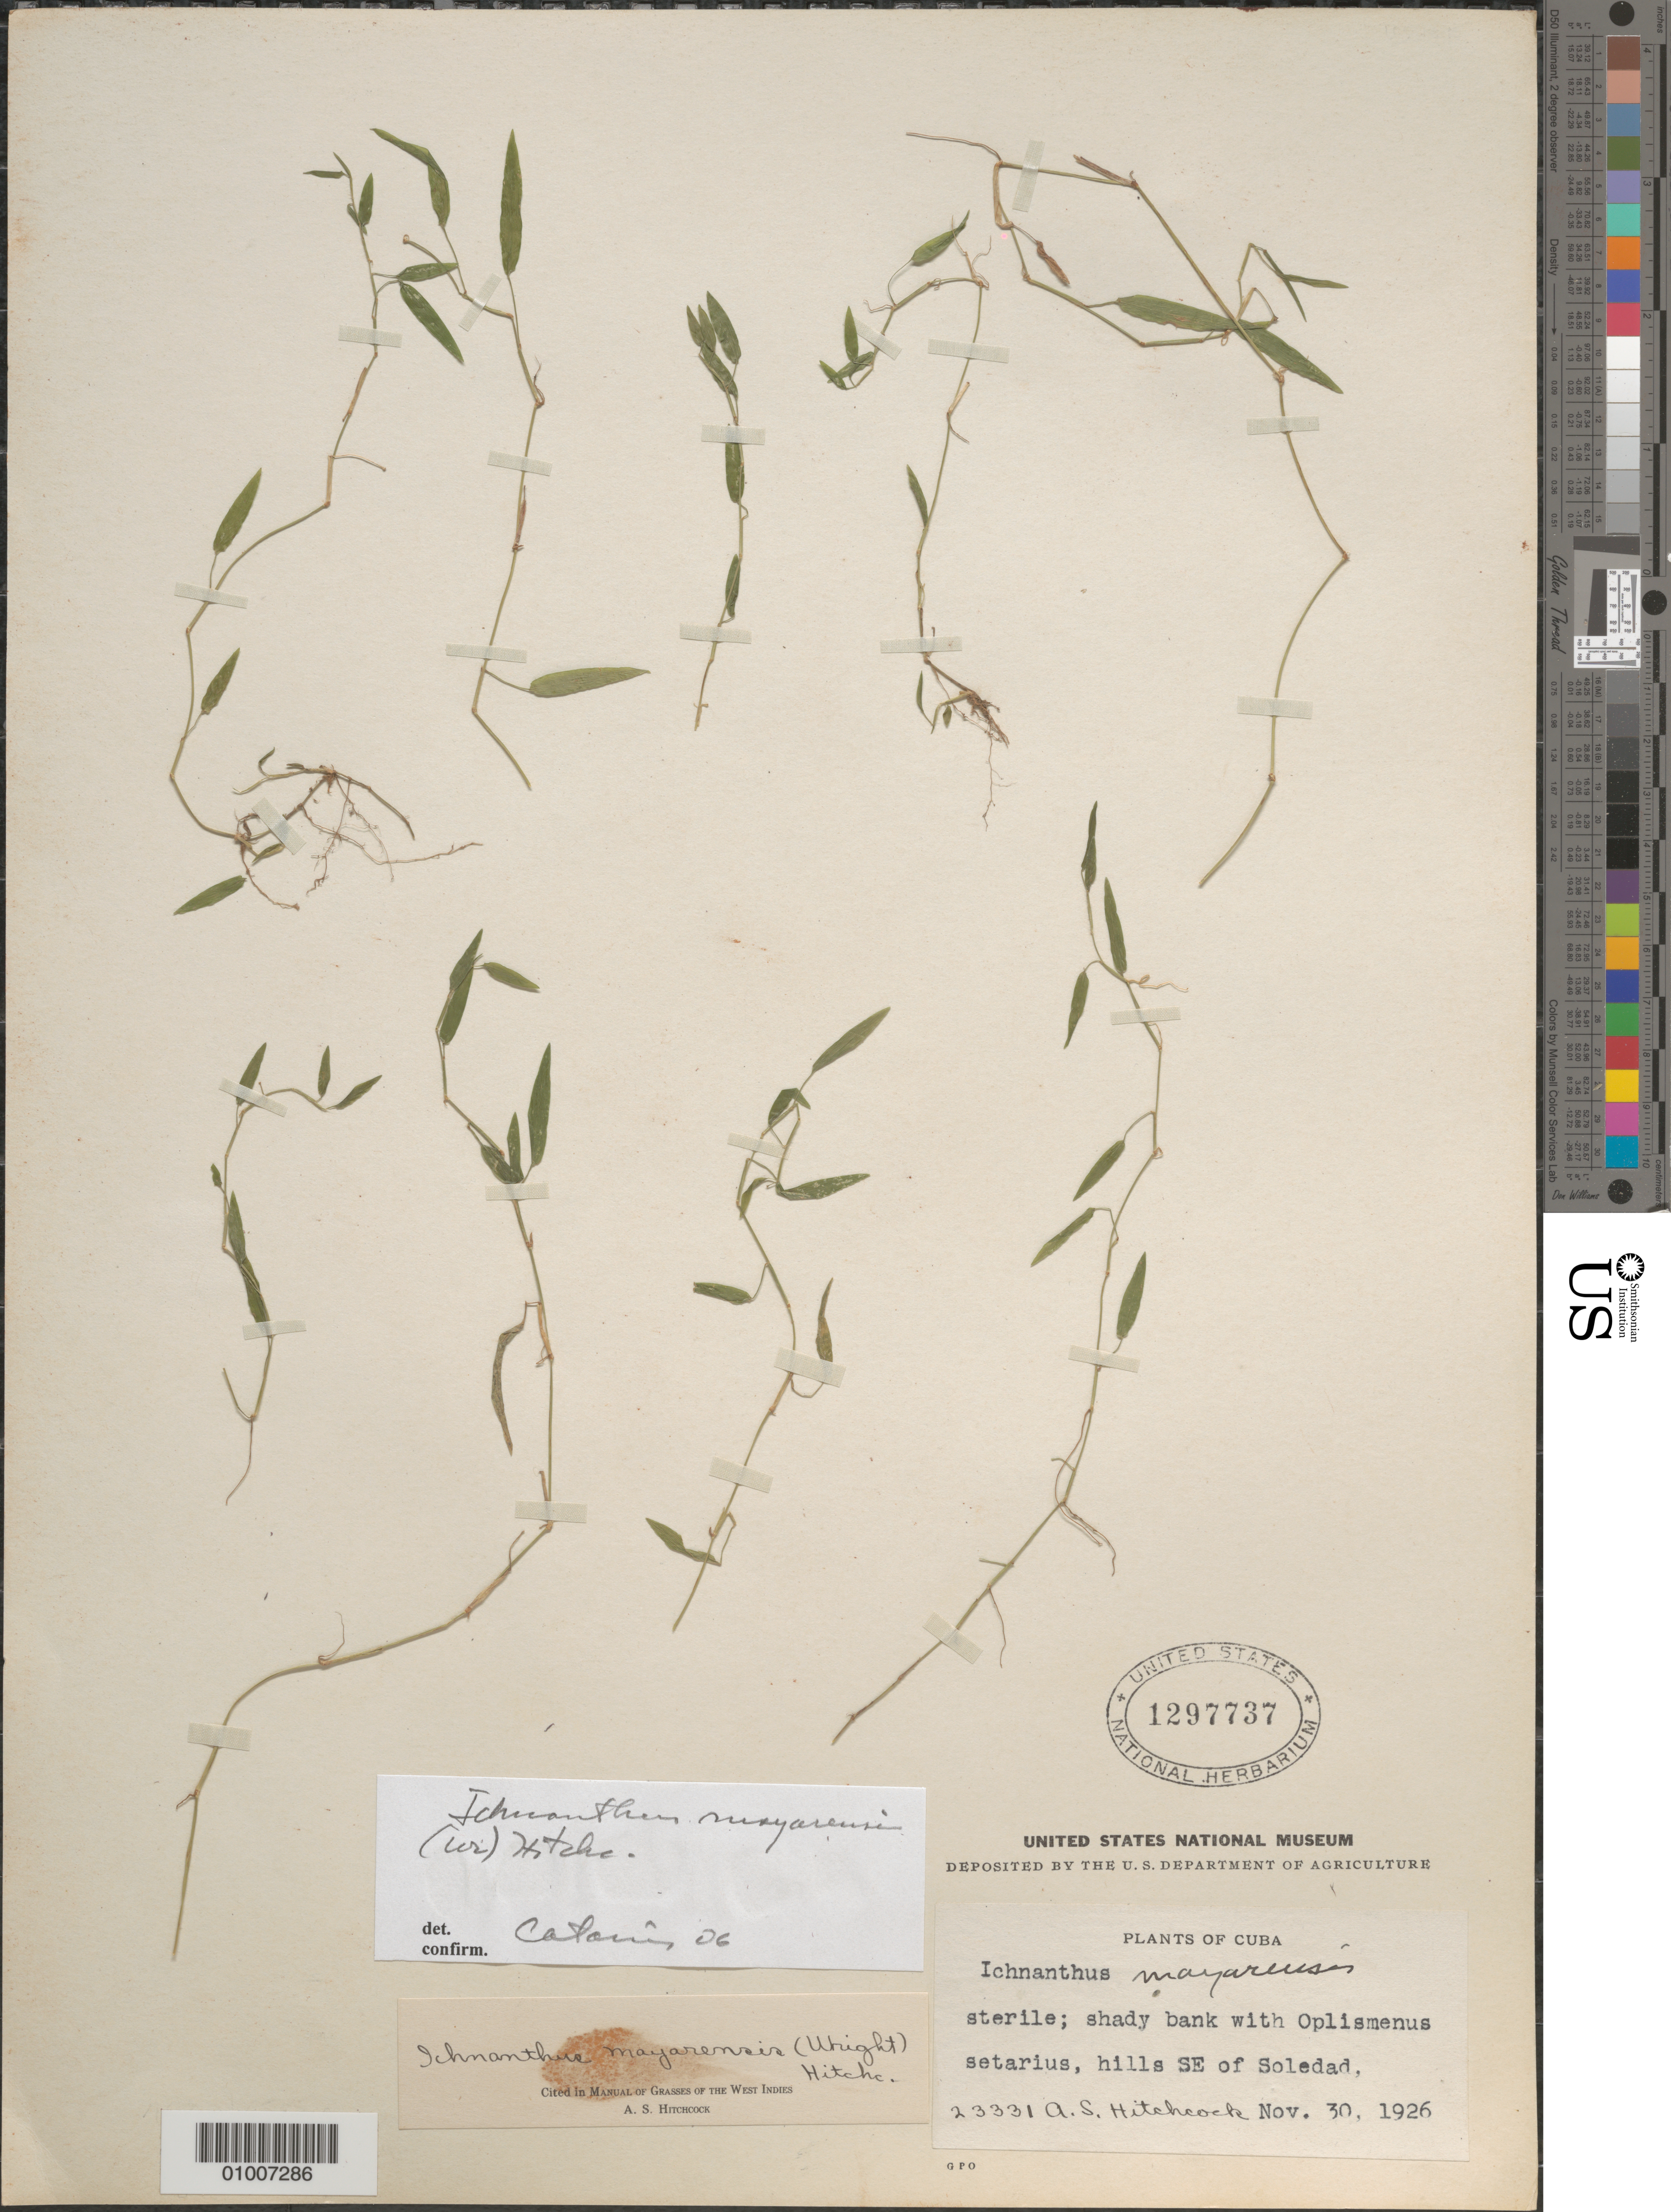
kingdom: Plantae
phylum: Tracheophyta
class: Liliopsida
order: Poales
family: Poaceae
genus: Ichnanthus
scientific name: Ichnanthus mayarensis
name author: (C. Wright) Hitchc.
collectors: A. S. Hitchcock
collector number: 23331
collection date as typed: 30 Nov 1926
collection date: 1926-11-30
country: Cuba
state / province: Cienfuegos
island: Cuba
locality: hills SE of Soledad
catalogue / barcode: US 1297737